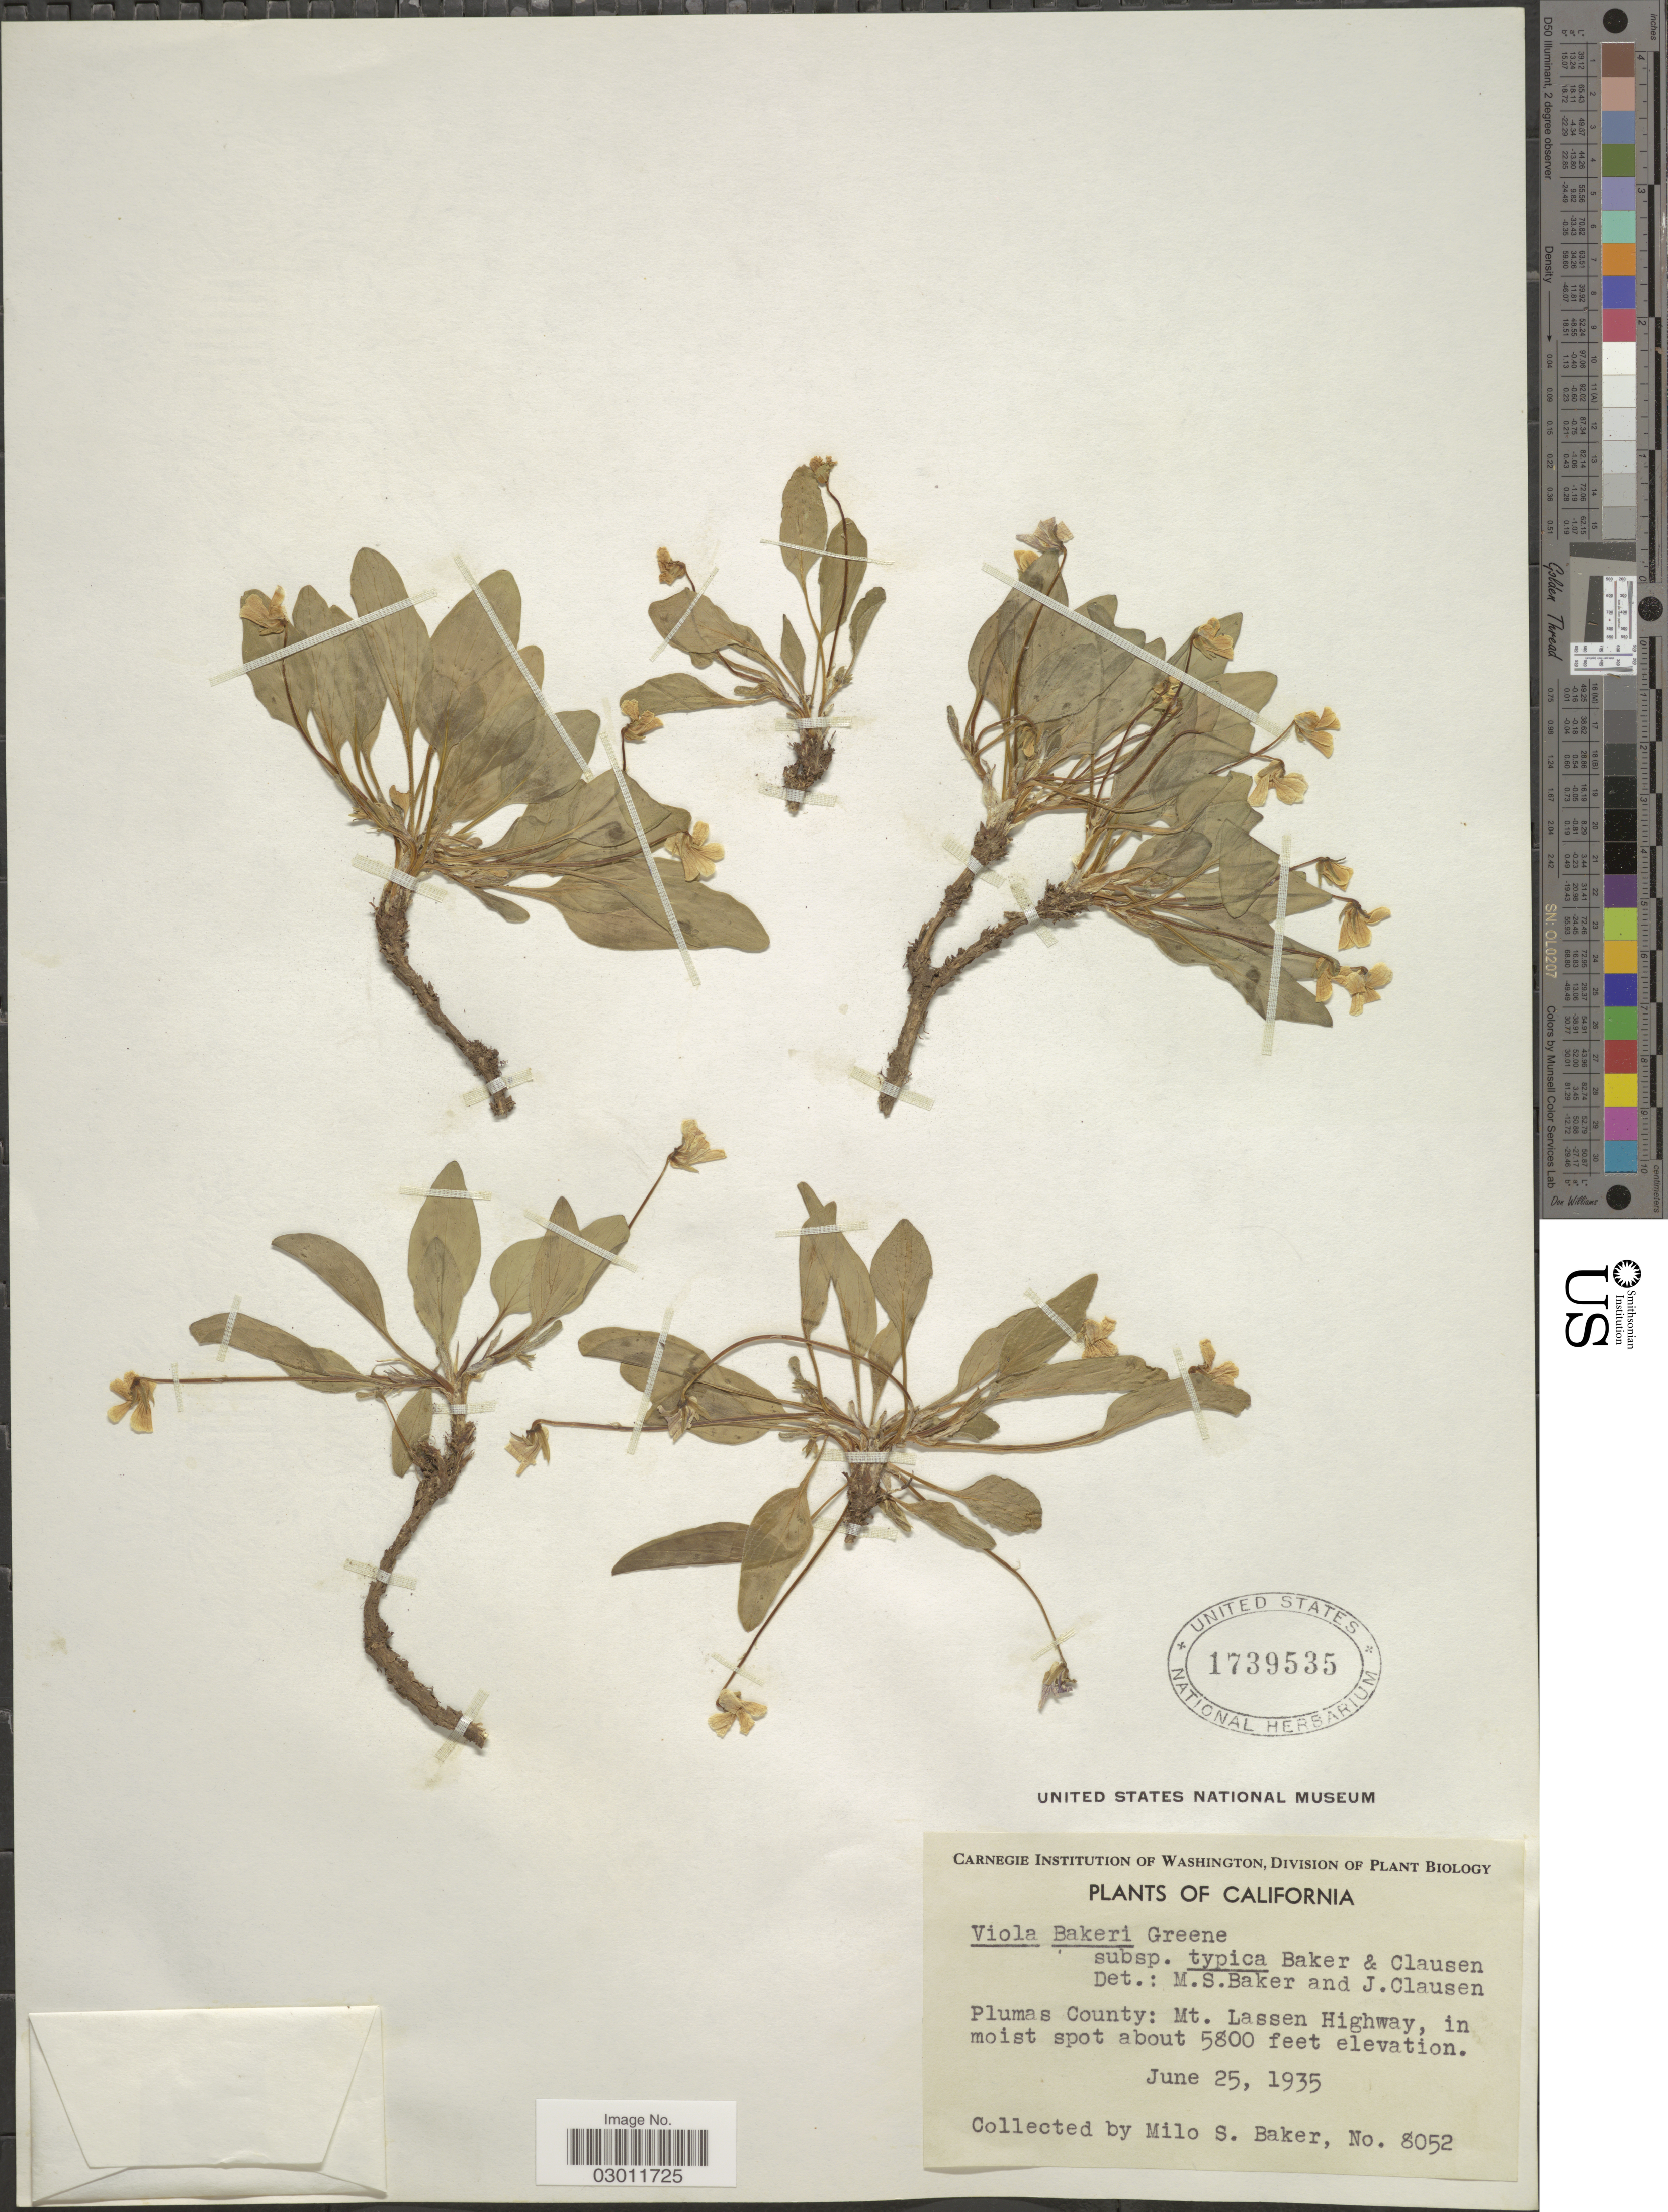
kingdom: Plantae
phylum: Tracheophyta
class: Magnoliopsida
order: Malpighiales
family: Violaceae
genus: Viola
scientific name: Viola bakeri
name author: Greene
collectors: M. S. Baker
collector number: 8052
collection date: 1935-06-25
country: United States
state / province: California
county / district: Plumas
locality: Plumas County: Mt. Lassen Highway.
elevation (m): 1768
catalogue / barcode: US 1739535